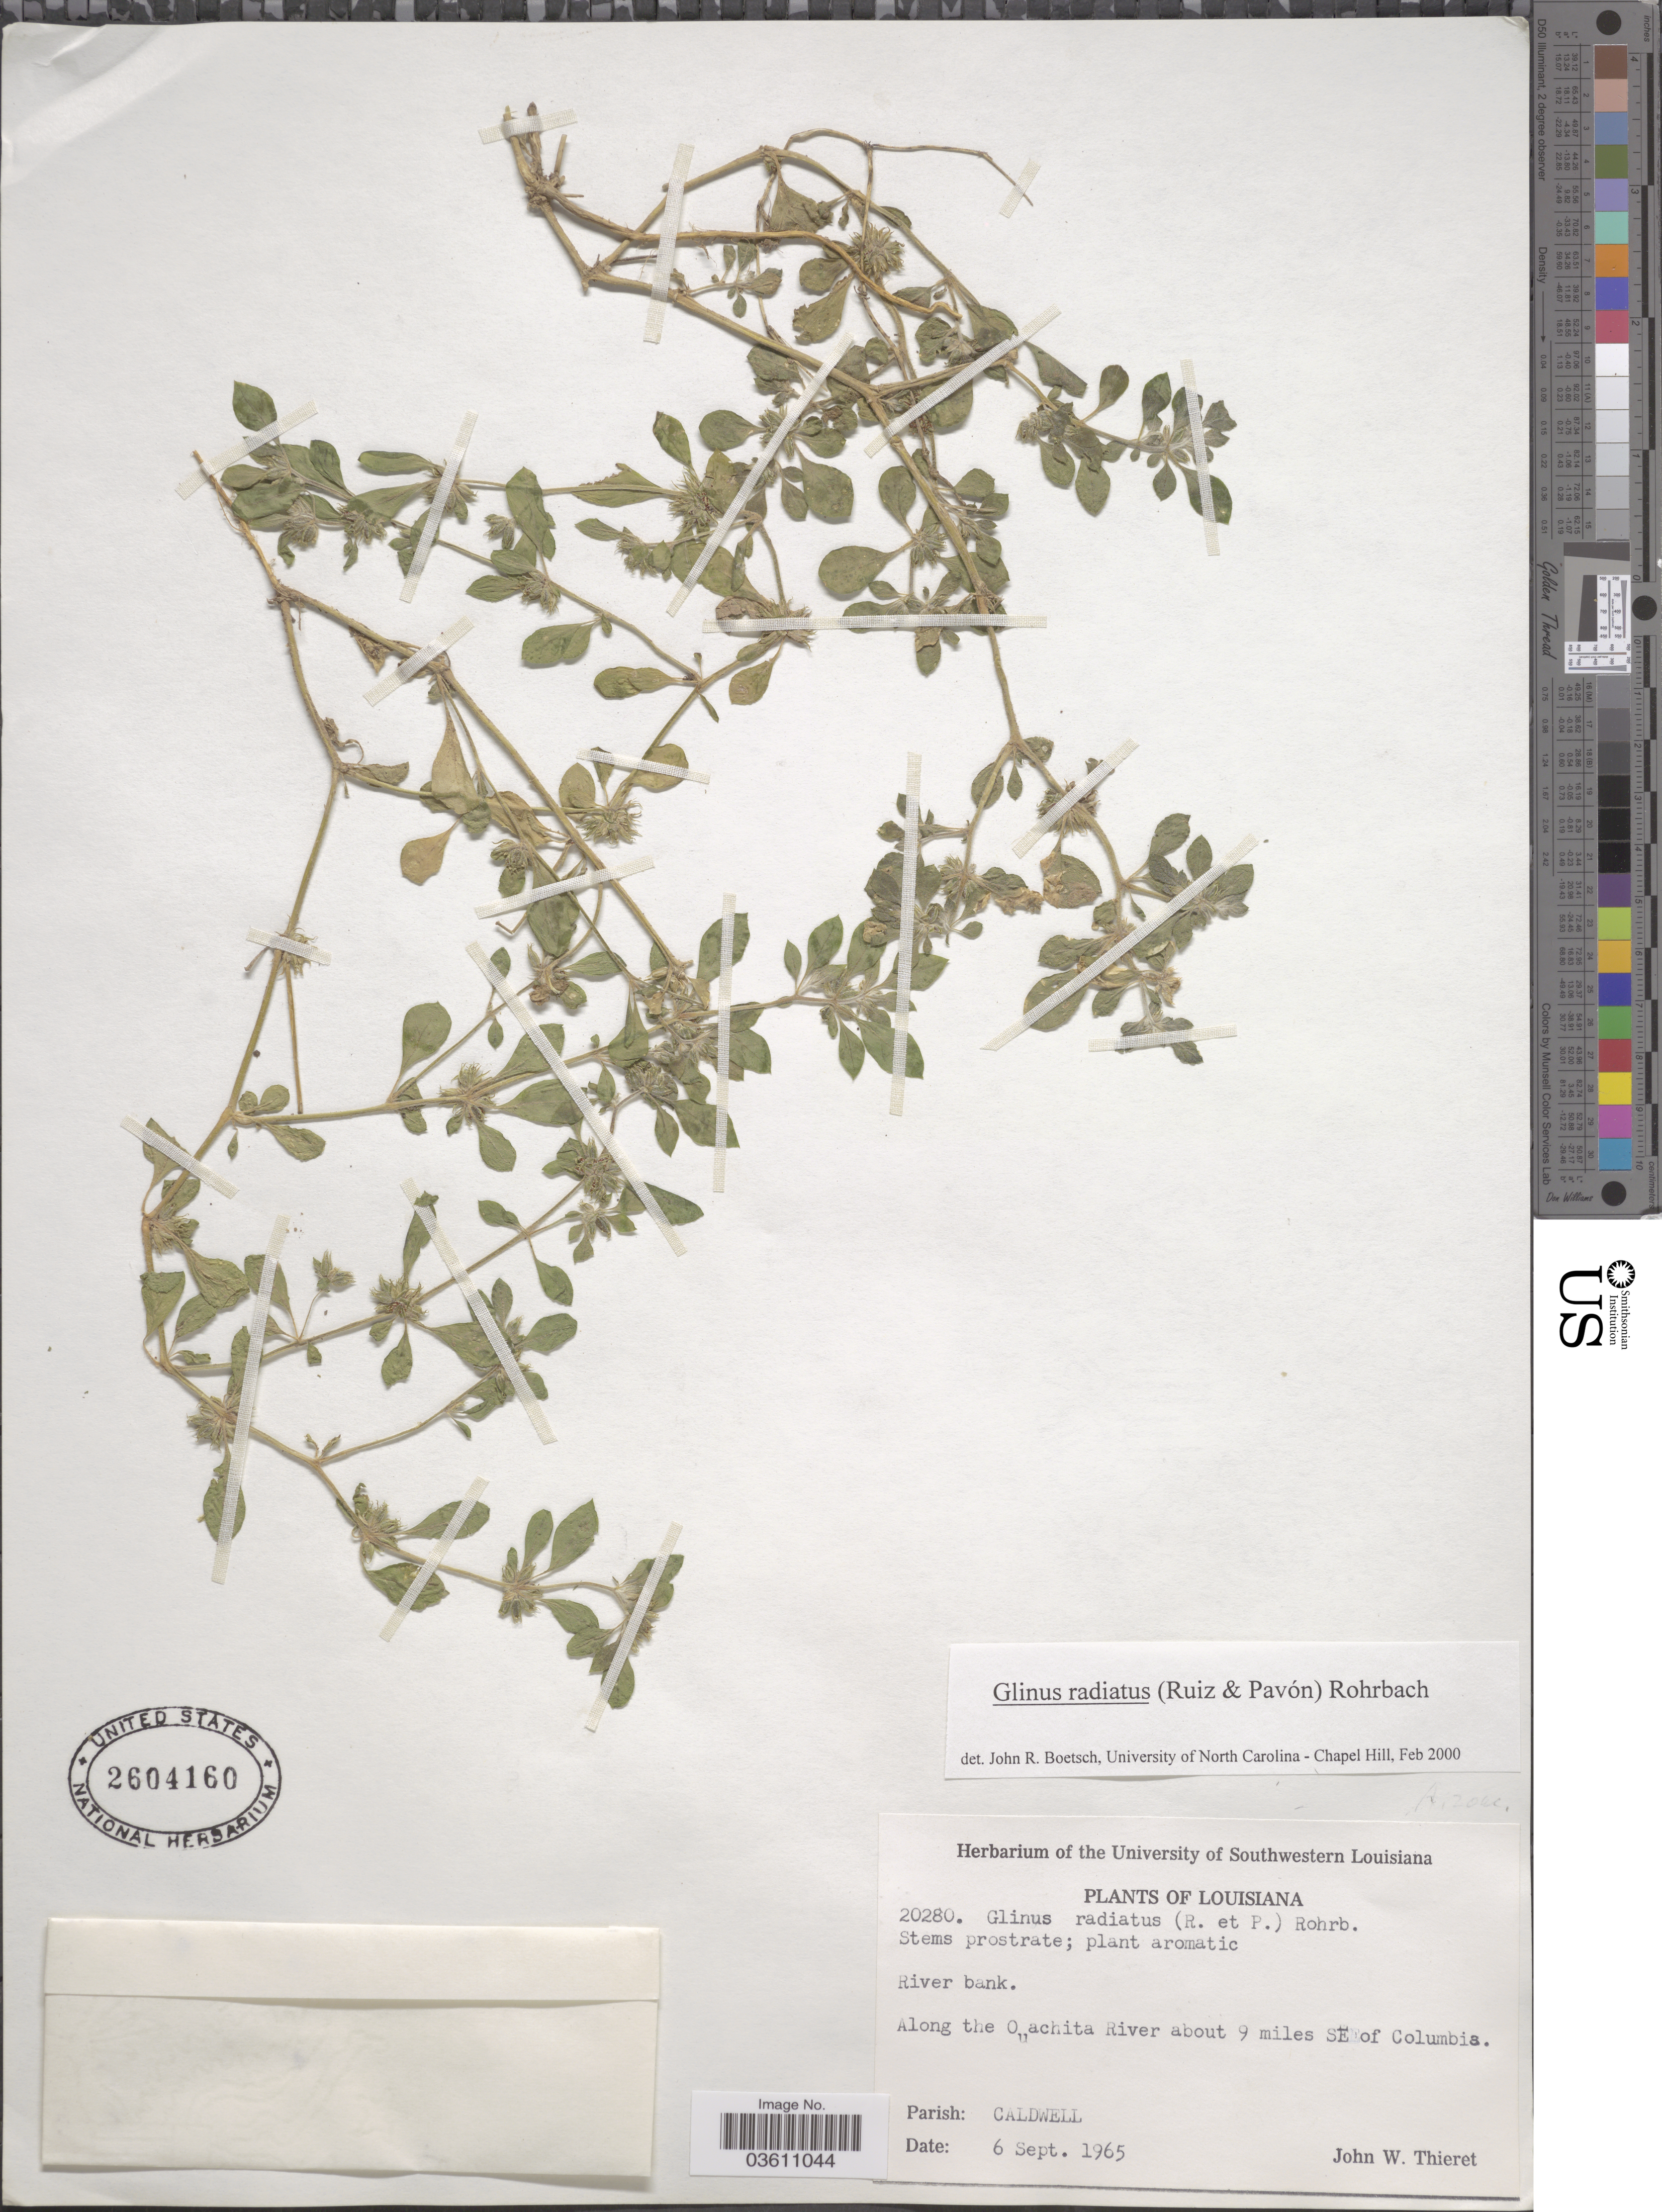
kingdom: Plantae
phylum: Tracheophyta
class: Magnoliopsida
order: Caryophyllales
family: Molluginaceae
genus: Glinus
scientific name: Glinus radiatus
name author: (Ruiz & Pav.) Rohrb.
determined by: Boetsch, J. R.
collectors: J. W. Thieret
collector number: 20280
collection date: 1965-09-06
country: United States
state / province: Louisiana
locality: Along the Ouachita River about 9 miles SE of Columbia. Parish: Caldwell.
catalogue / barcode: US 2604160